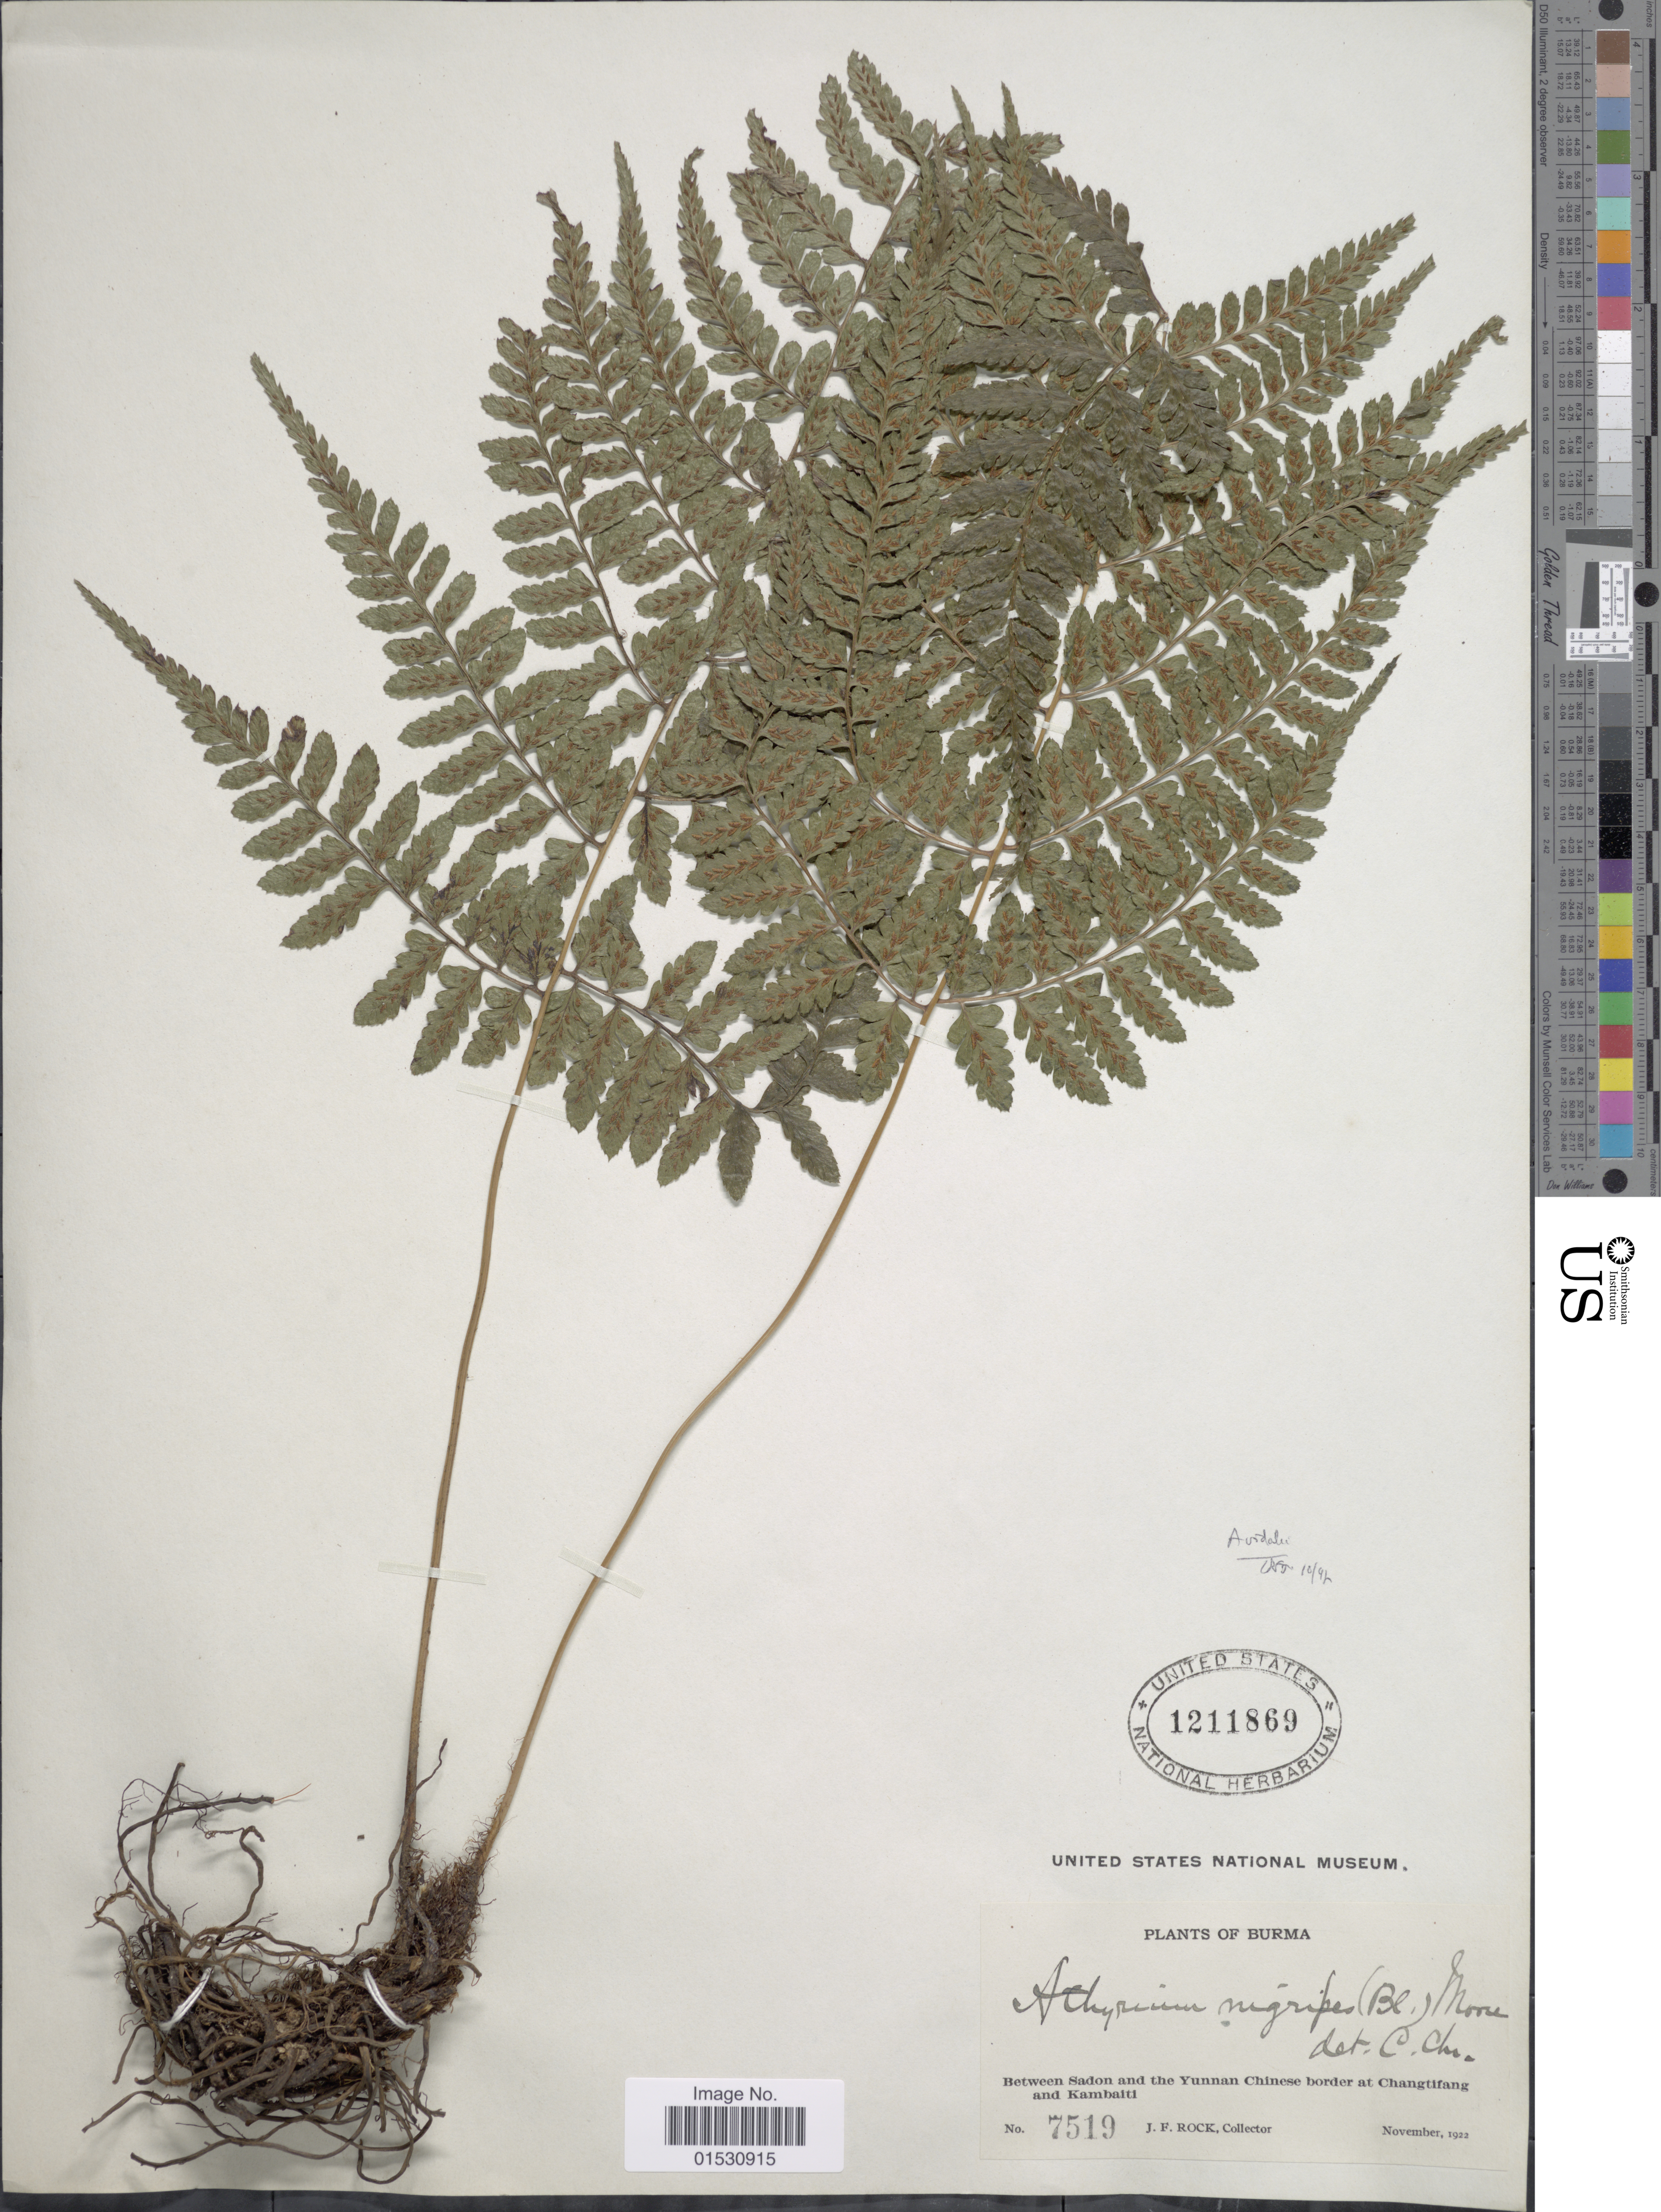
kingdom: Plantae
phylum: Tracheophyta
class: Polypodiopsida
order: Polypodiales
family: Athyriaceae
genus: Athyrium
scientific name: Athyrium nigripes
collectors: J. Rock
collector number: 7519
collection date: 1922-11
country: Myanmar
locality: Burma. Between Sadon and the Yunnan Chinese border at Changtifang and Kambaiti.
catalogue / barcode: US 1211869